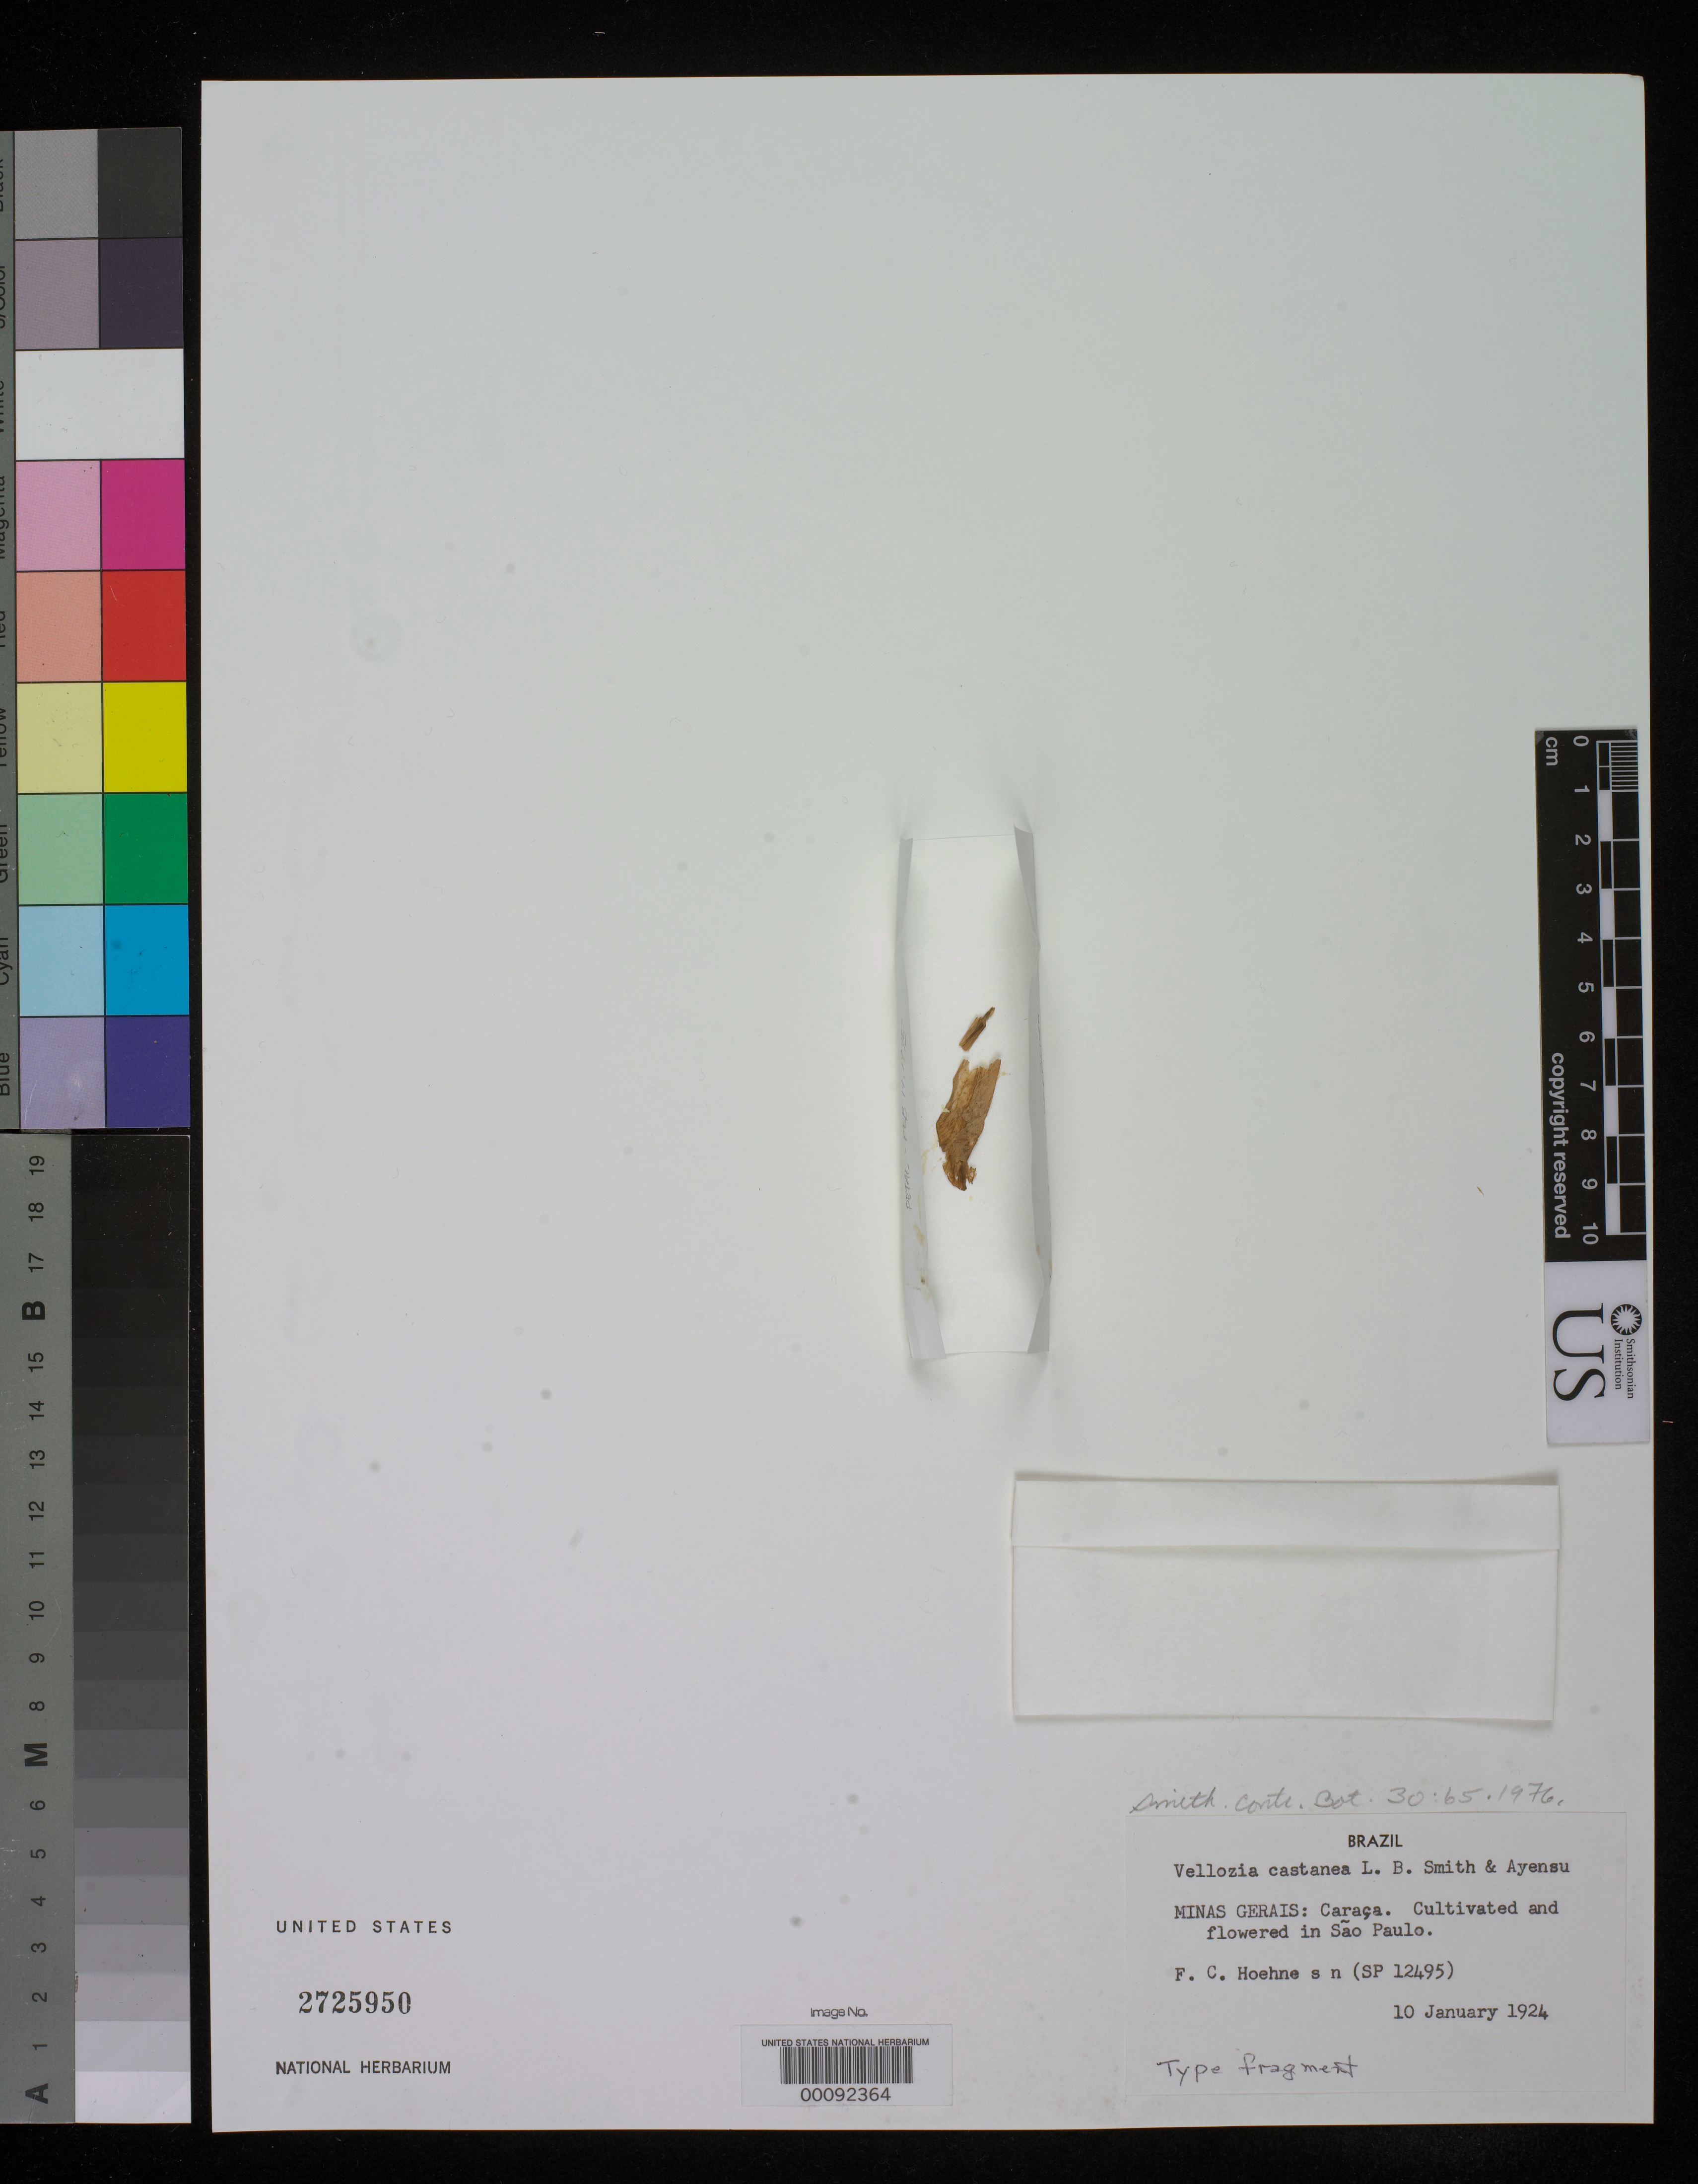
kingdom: Plantae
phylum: Tracheophyta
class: Liliopsida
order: Pandanales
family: Velloziaceae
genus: Vellozia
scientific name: Vellozia castanea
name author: L.B. Sm. & Ayensu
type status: Isotype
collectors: F. C. Hoehne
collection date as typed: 10 Jan 1924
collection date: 1924-01-10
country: Brazil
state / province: Minas Gerais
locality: Caraca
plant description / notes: Fragmentary material of type specimen ex herb. SP.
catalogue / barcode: US 2725950